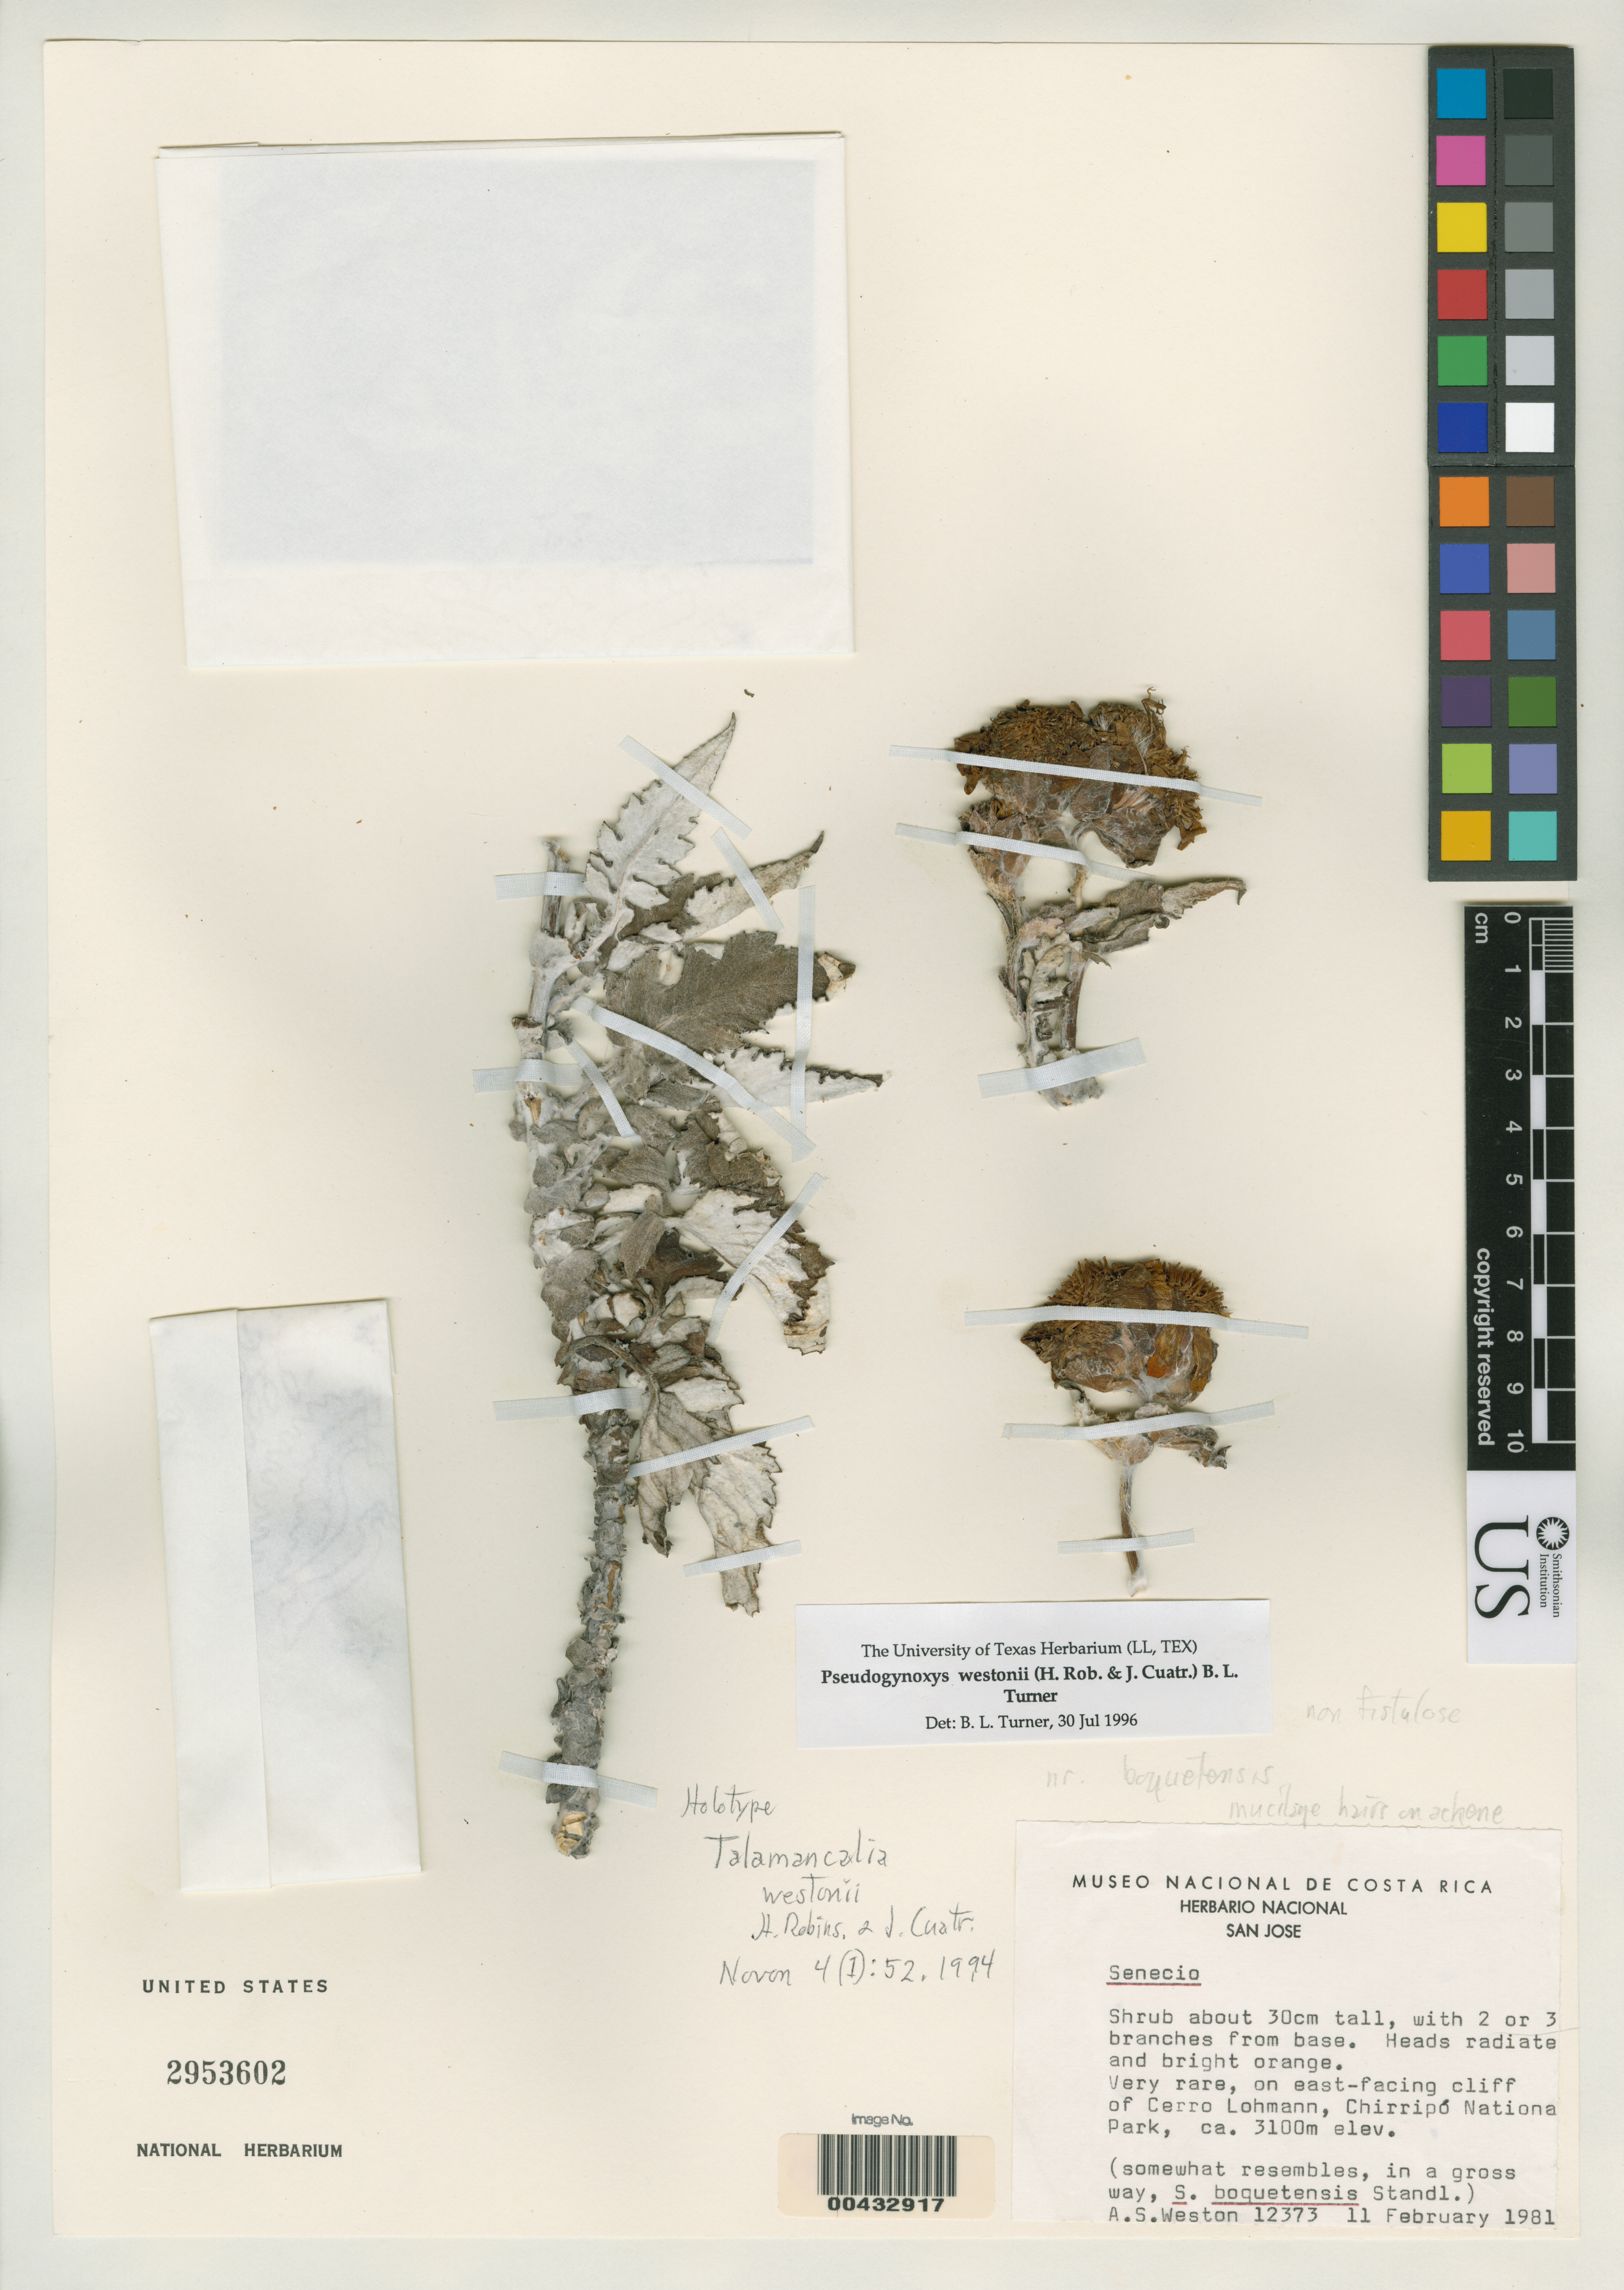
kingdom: Plantae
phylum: Tracheophyta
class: Magnoliopsida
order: Asterales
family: Asteraceae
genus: Talamancalia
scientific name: Talamancalia westonii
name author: H. Rob. & Cuatrec.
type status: Holotype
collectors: A. Weston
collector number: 12373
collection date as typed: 11 Feb 1981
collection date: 1981-02-11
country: Costa Rica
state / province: San José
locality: E facing cliff of Cerro Lohmann, Chirripo National Park.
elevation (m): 3100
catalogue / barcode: US 2953602